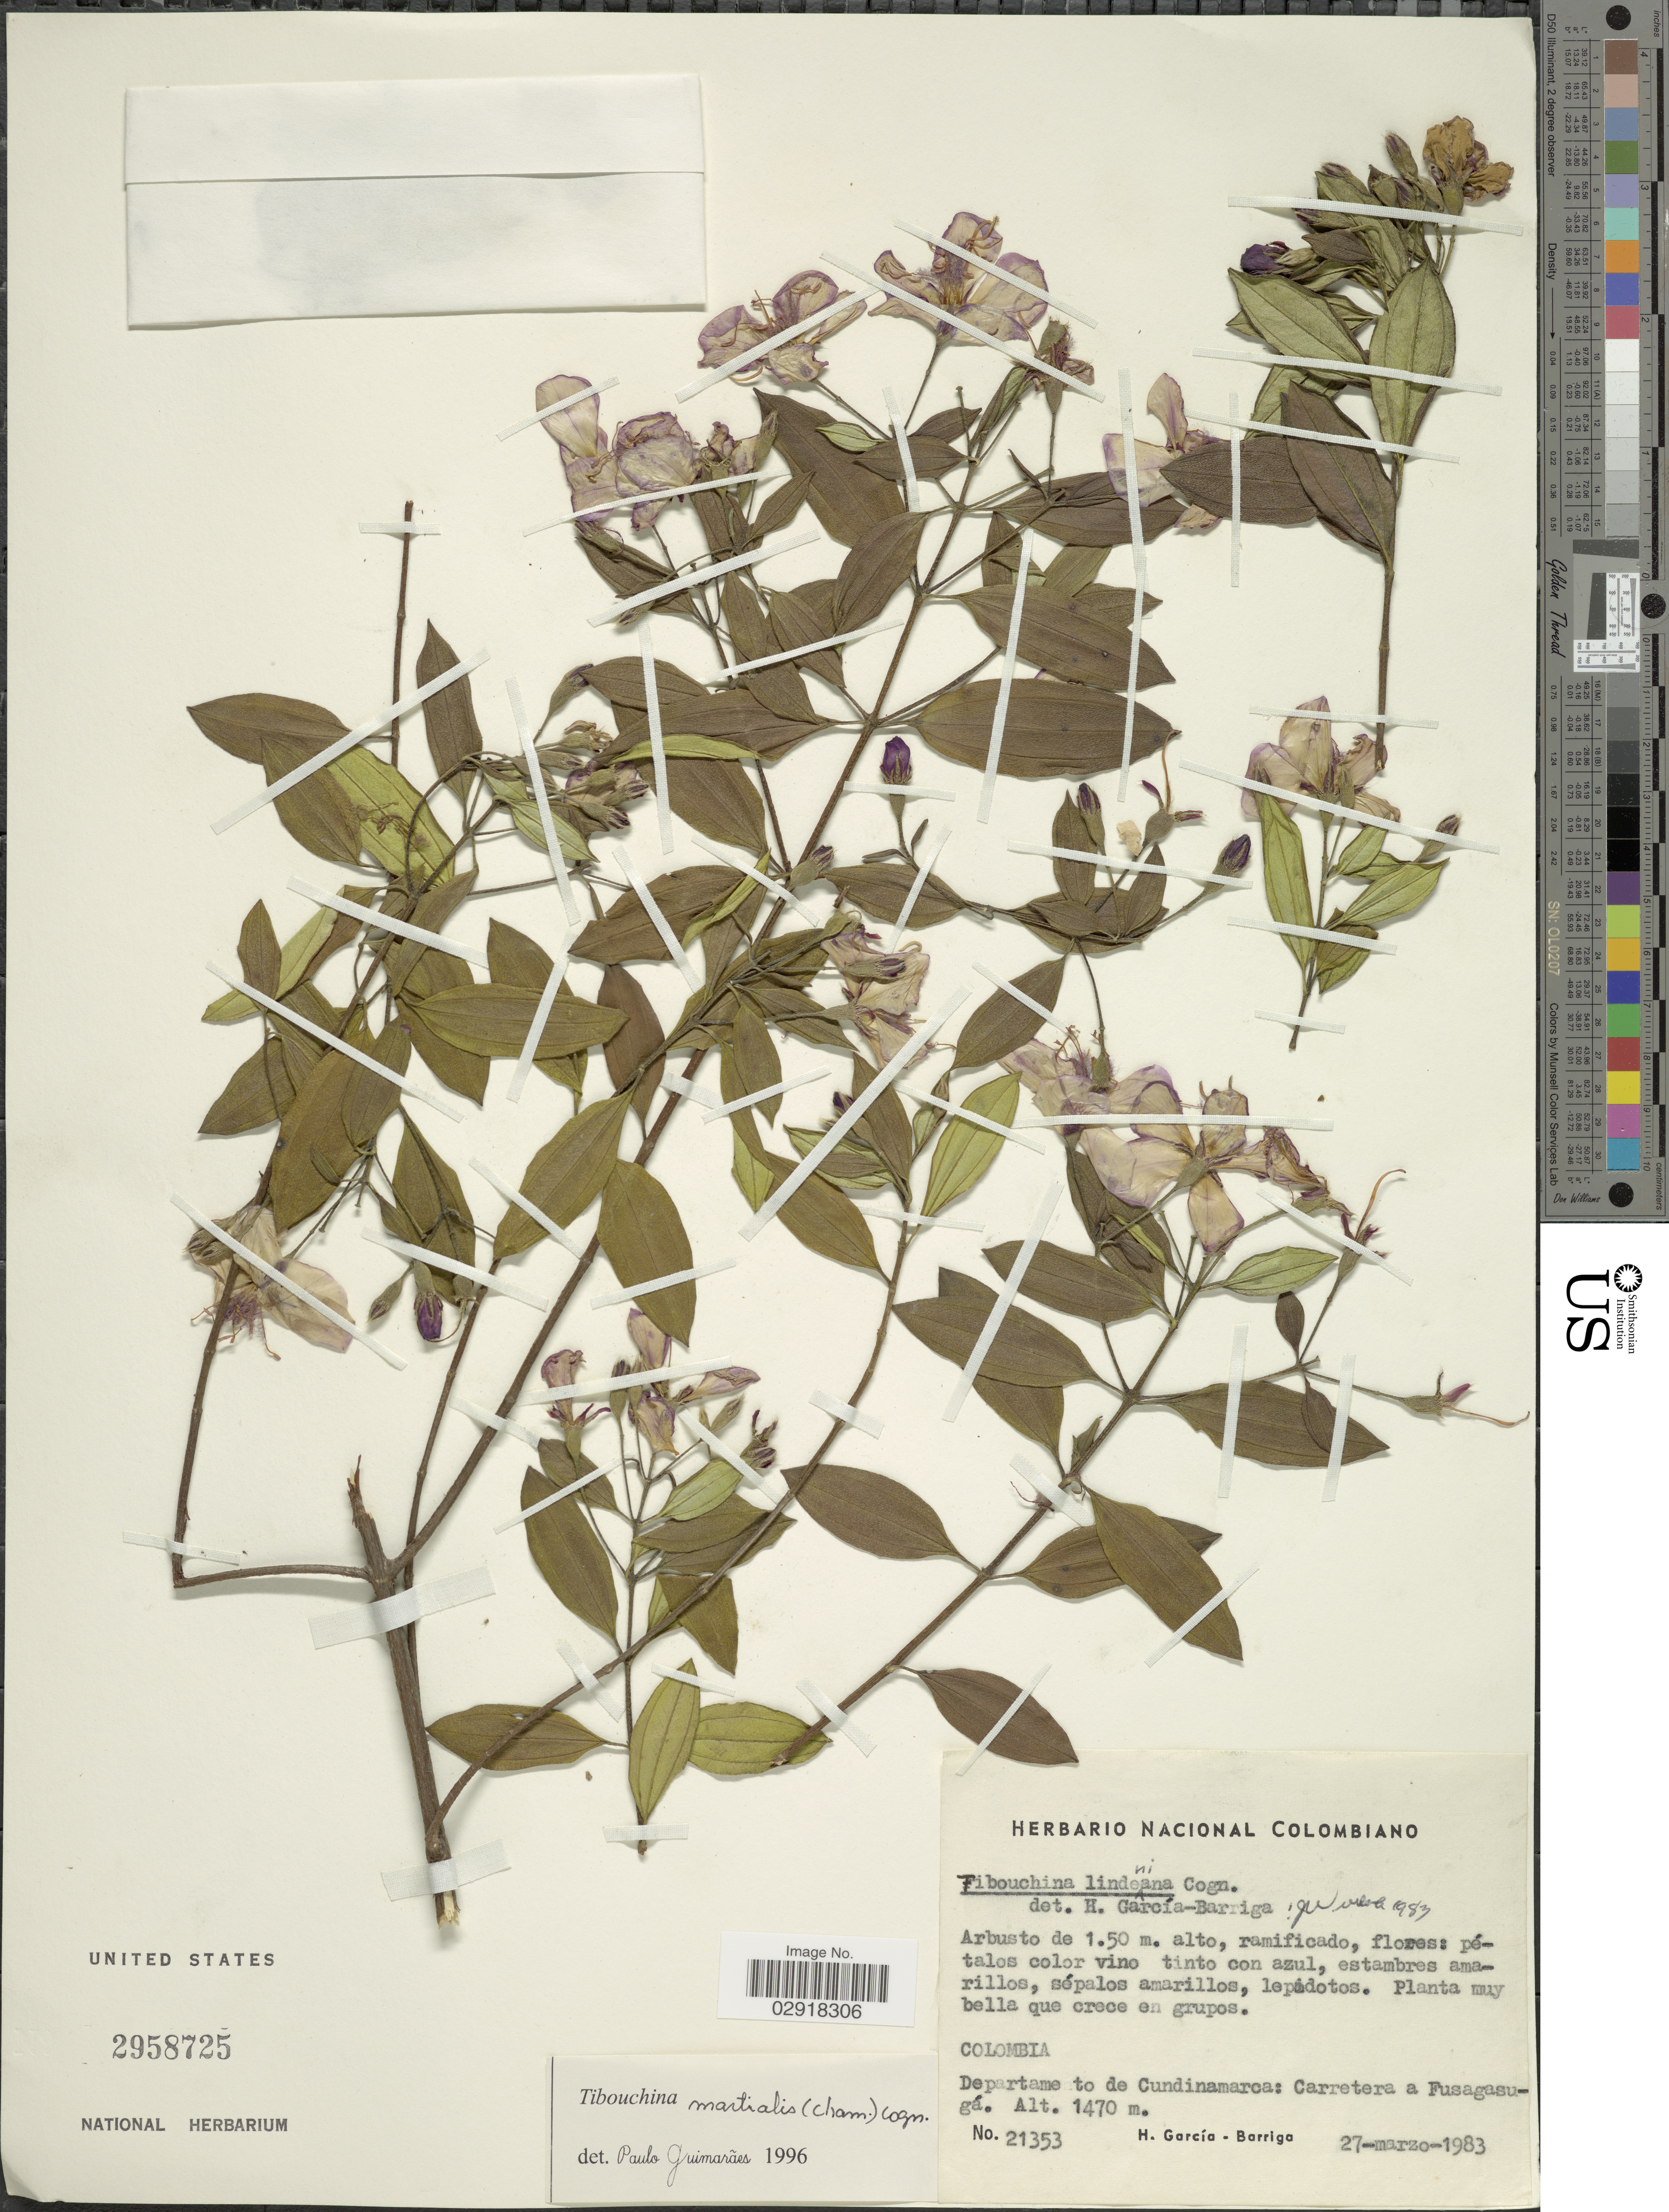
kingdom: Plantae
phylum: Tracheophyta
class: Magnoliopsida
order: Myrtales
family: Melastomataceae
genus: Pleroma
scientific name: Pleroma martiale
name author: (Cham.) Triana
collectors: H. García Barriga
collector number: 21353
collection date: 1983-03-27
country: Colombia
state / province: Cundinamarca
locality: Departamento de Cundinamarca, Carretera a Fusagasugá.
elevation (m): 1470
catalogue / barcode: US 2958725